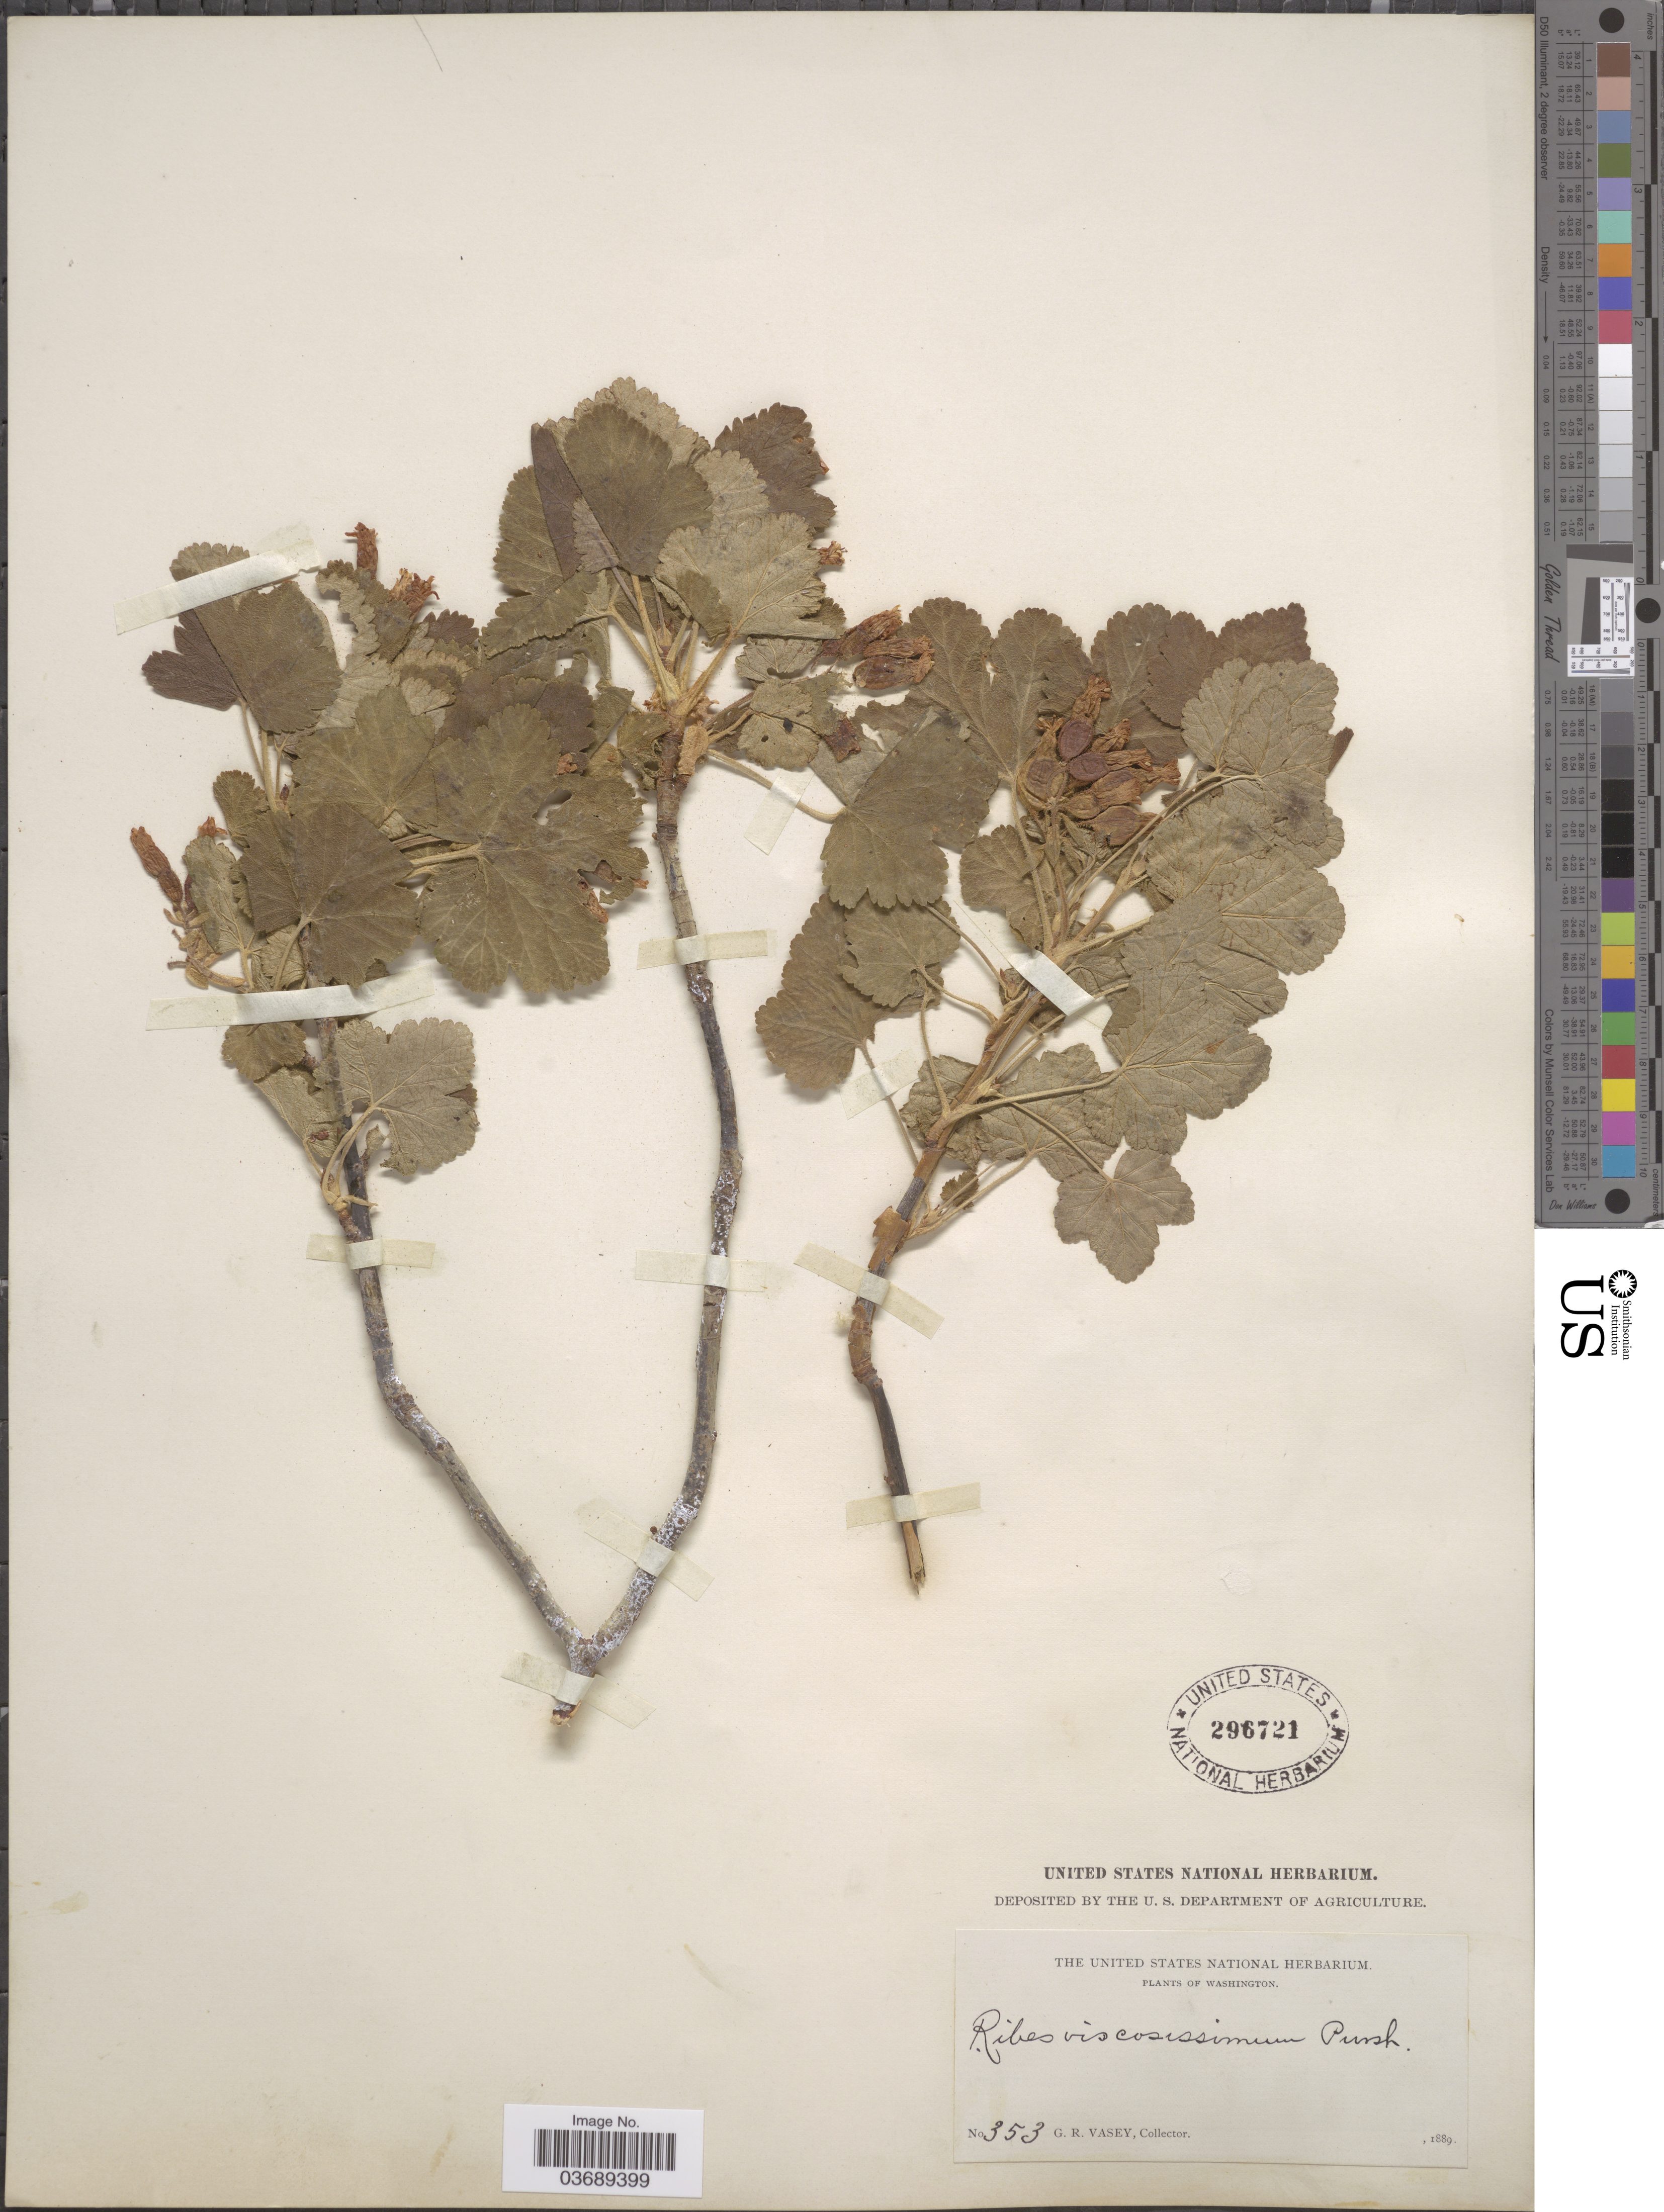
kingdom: Plantae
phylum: Tracheophyta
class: Magnoliopsida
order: Saxifragales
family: Grossulariaceae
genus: Ribes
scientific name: Ribes viscosissimum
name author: Pursh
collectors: G. R. Vasey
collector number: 353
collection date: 1889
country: United States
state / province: Washington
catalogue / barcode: US 296721